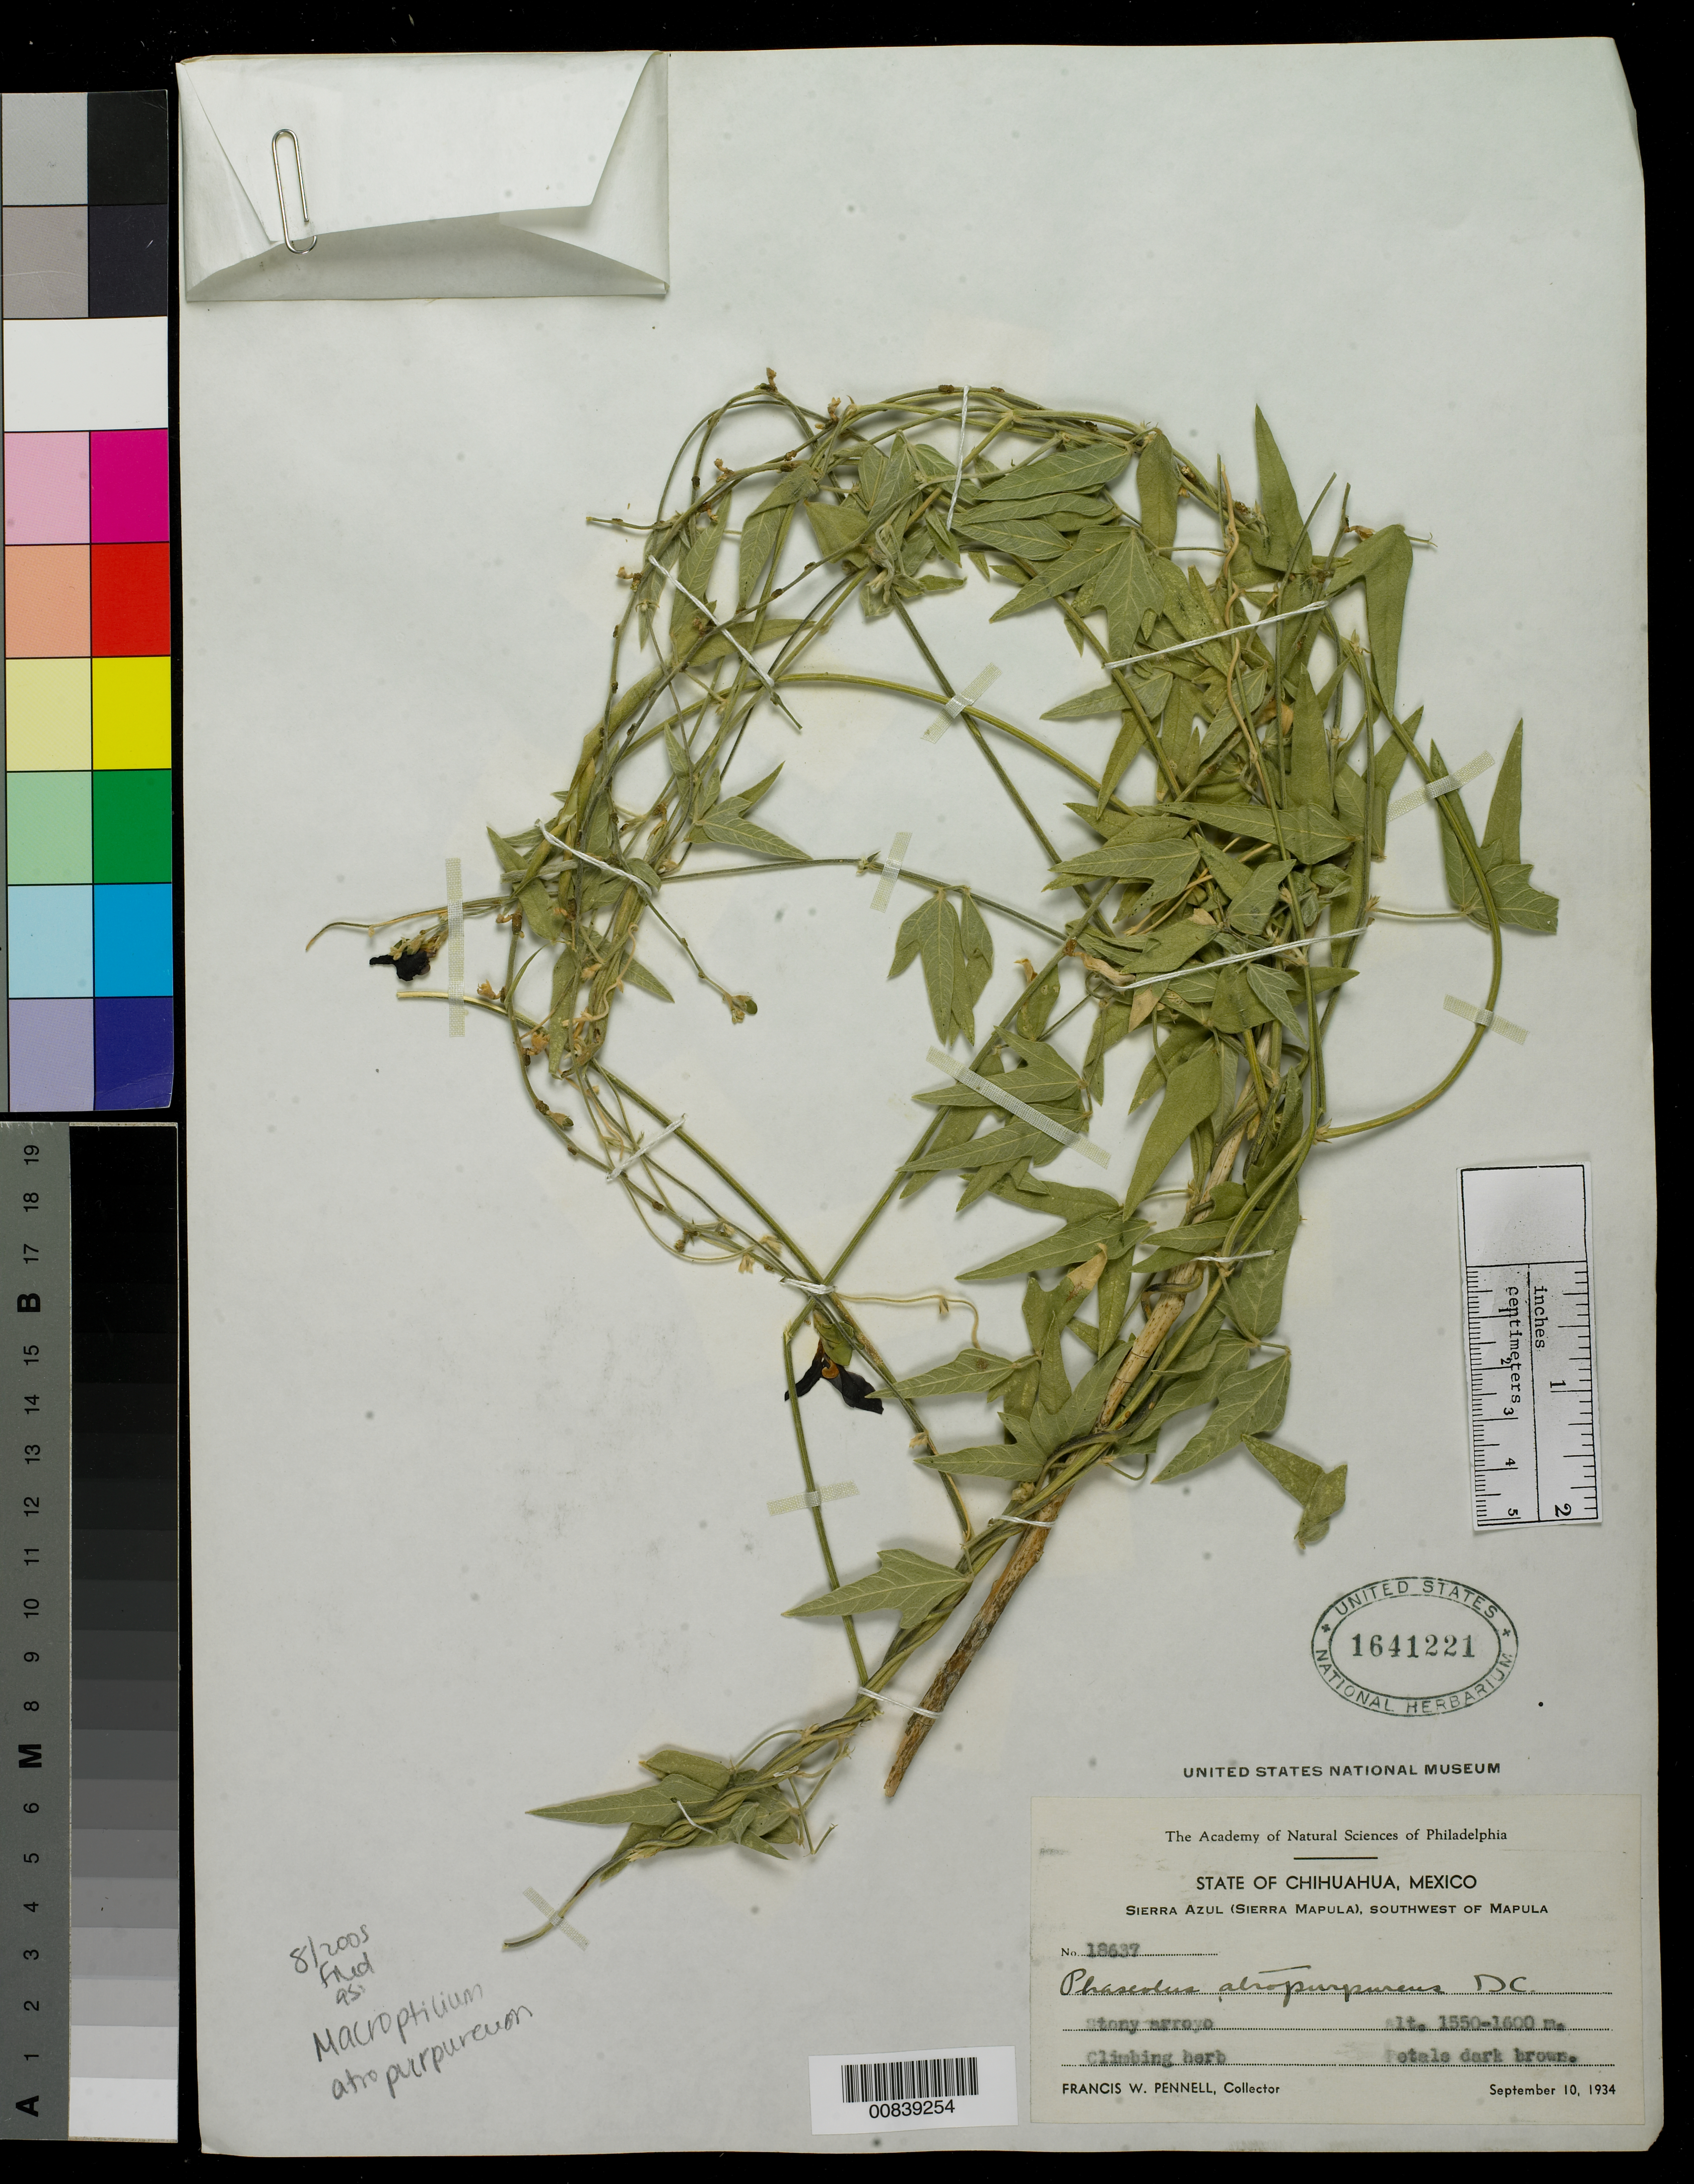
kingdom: Plantae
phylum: Tracheophyta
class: Magnoliopsida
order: Fabales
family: Fabaceae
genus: Macroptilium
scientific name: Macroptilium atropurpureum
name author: (DC.) Urb.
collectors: F. W. Pennell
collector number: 18637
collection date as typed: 10 Sep 1934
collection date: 1934-09-10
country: Mexico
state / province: Chihuahua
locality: Sierra Azul (Sierra Mapula), southwest of Mapula, Chihuahua.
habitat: Stony arroyo.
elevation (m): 1600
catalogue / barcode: US 1641221